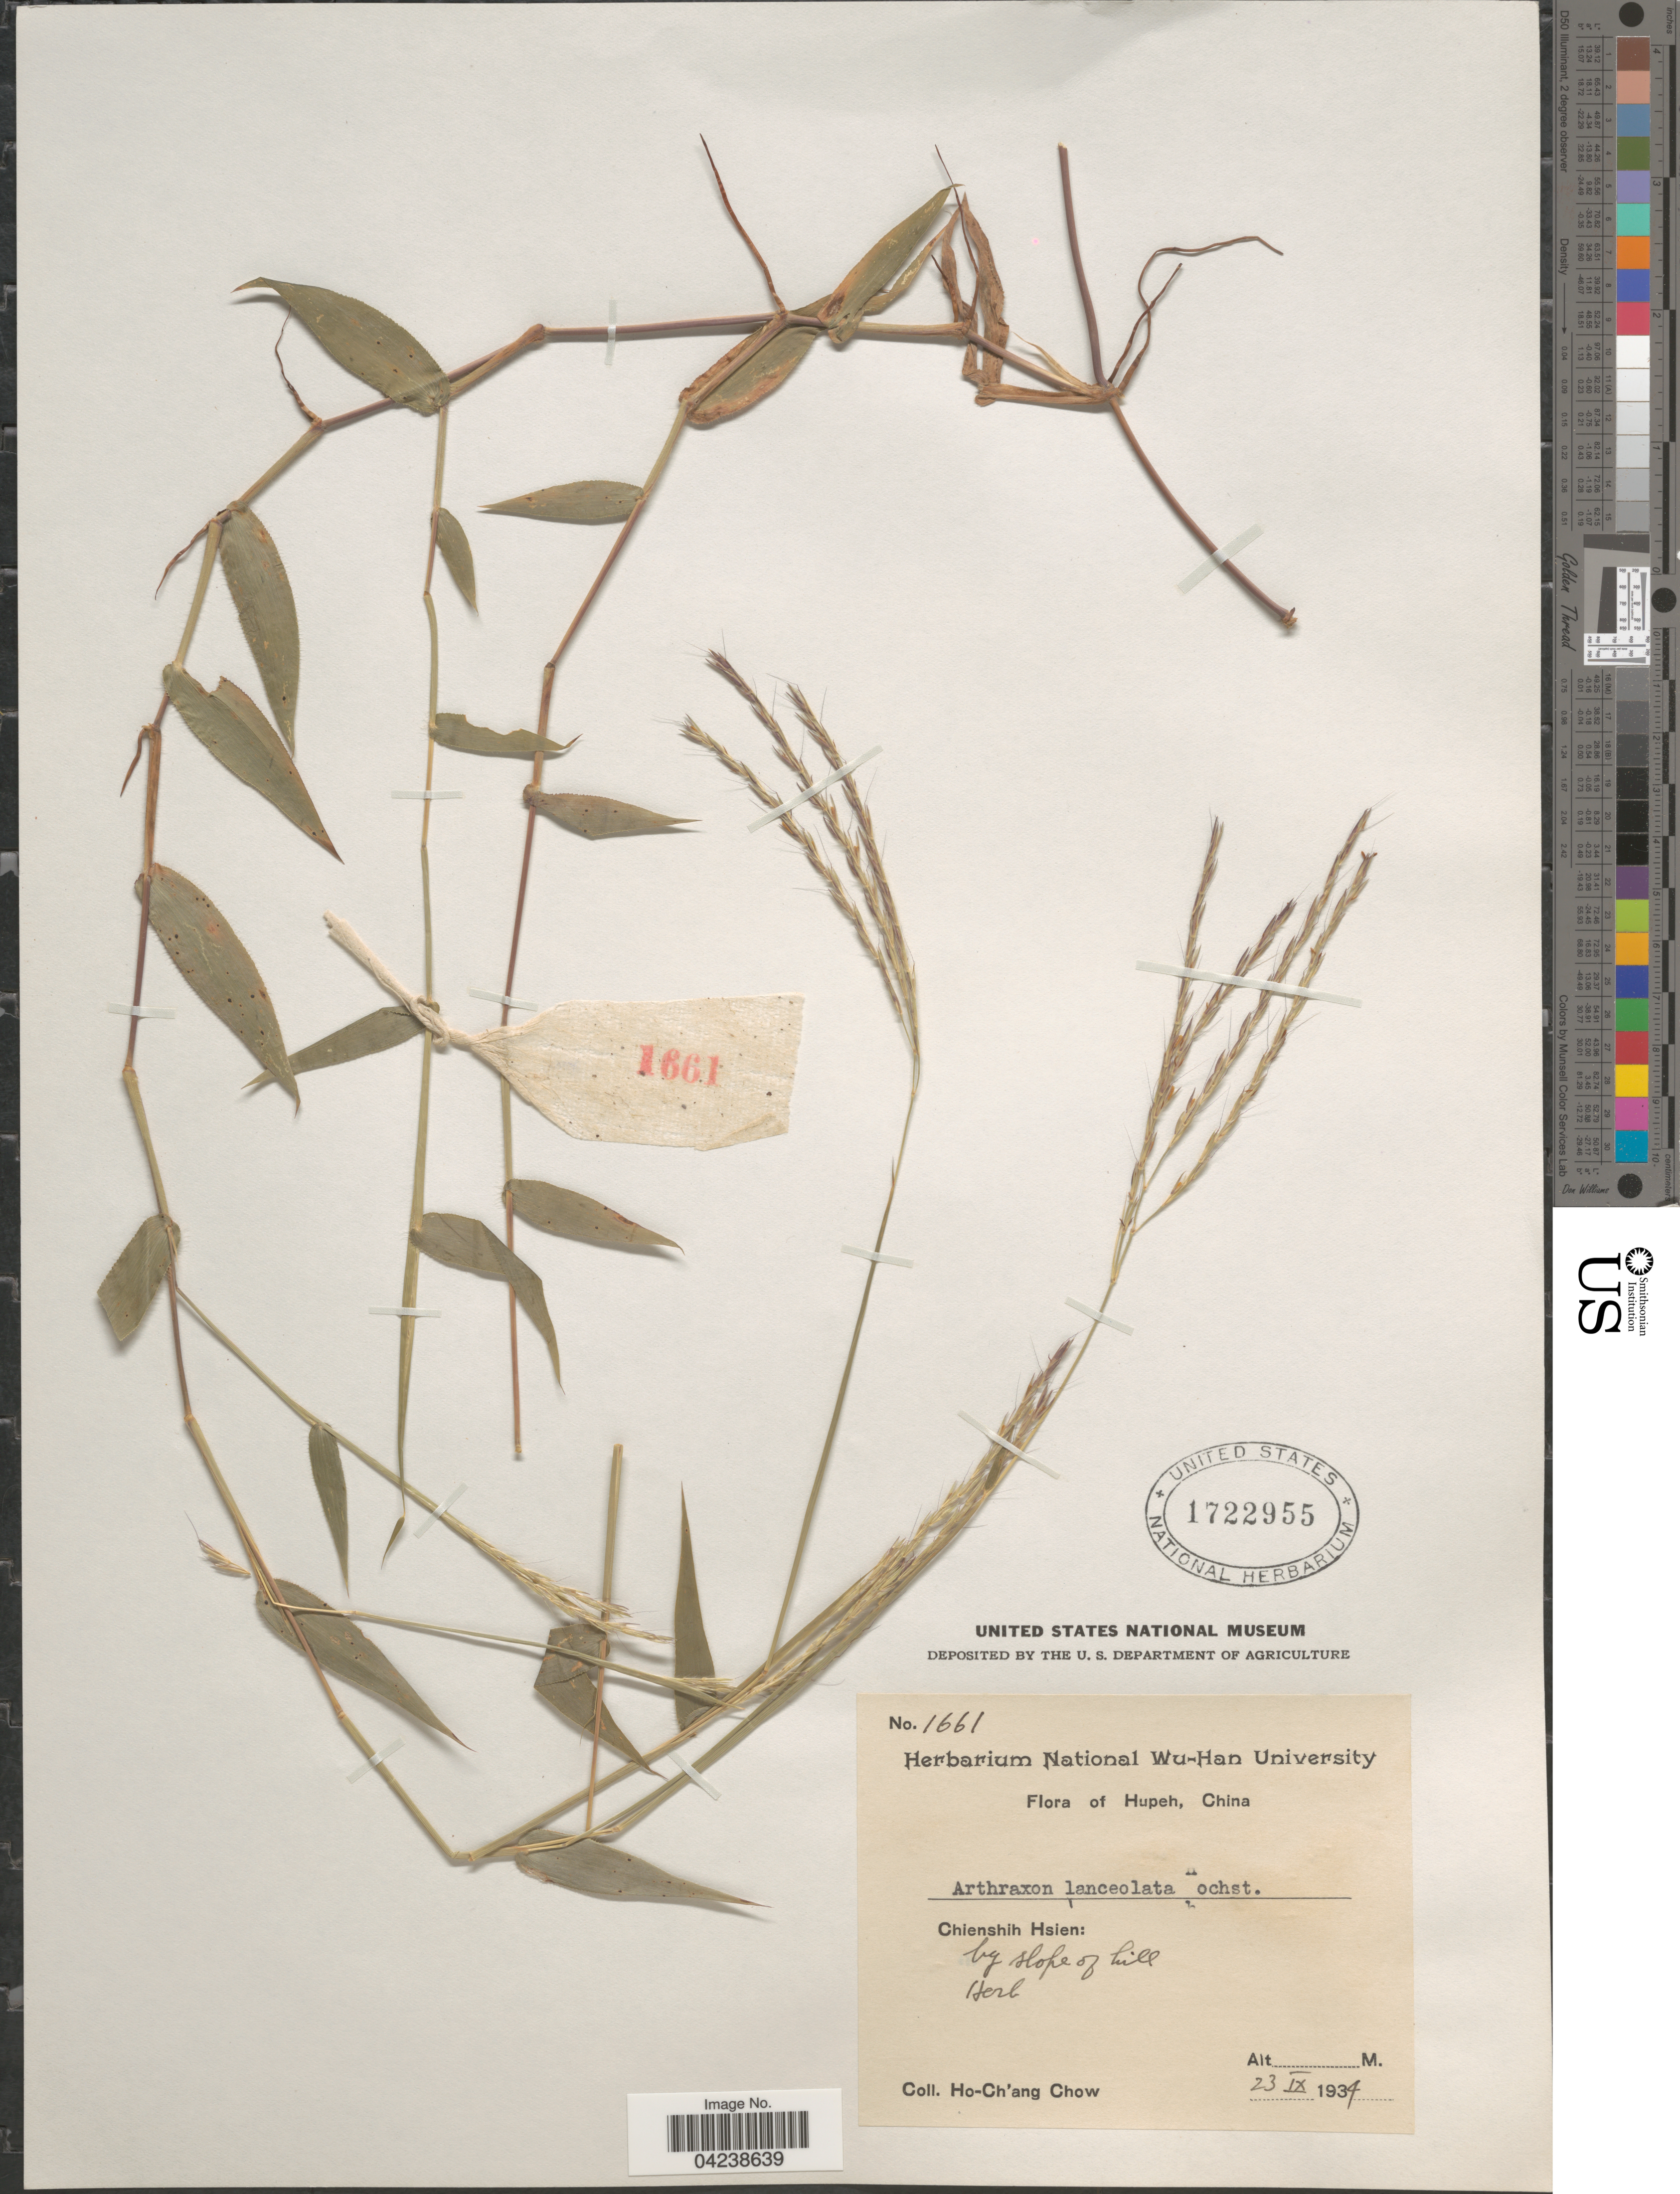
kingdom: Plantae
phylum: Tracheophyta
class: Liliopsida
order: Poales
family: Poaceae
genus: Arthraxon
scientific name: Arthraxon lanceolatus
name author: (Roxb.) Hochst.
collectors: H. Chow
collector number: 1661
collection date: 1934-09-23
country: China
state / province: Hubei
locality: Hupeh. Chienshih Hsien: by slope of hill.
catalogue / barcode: US 1722955